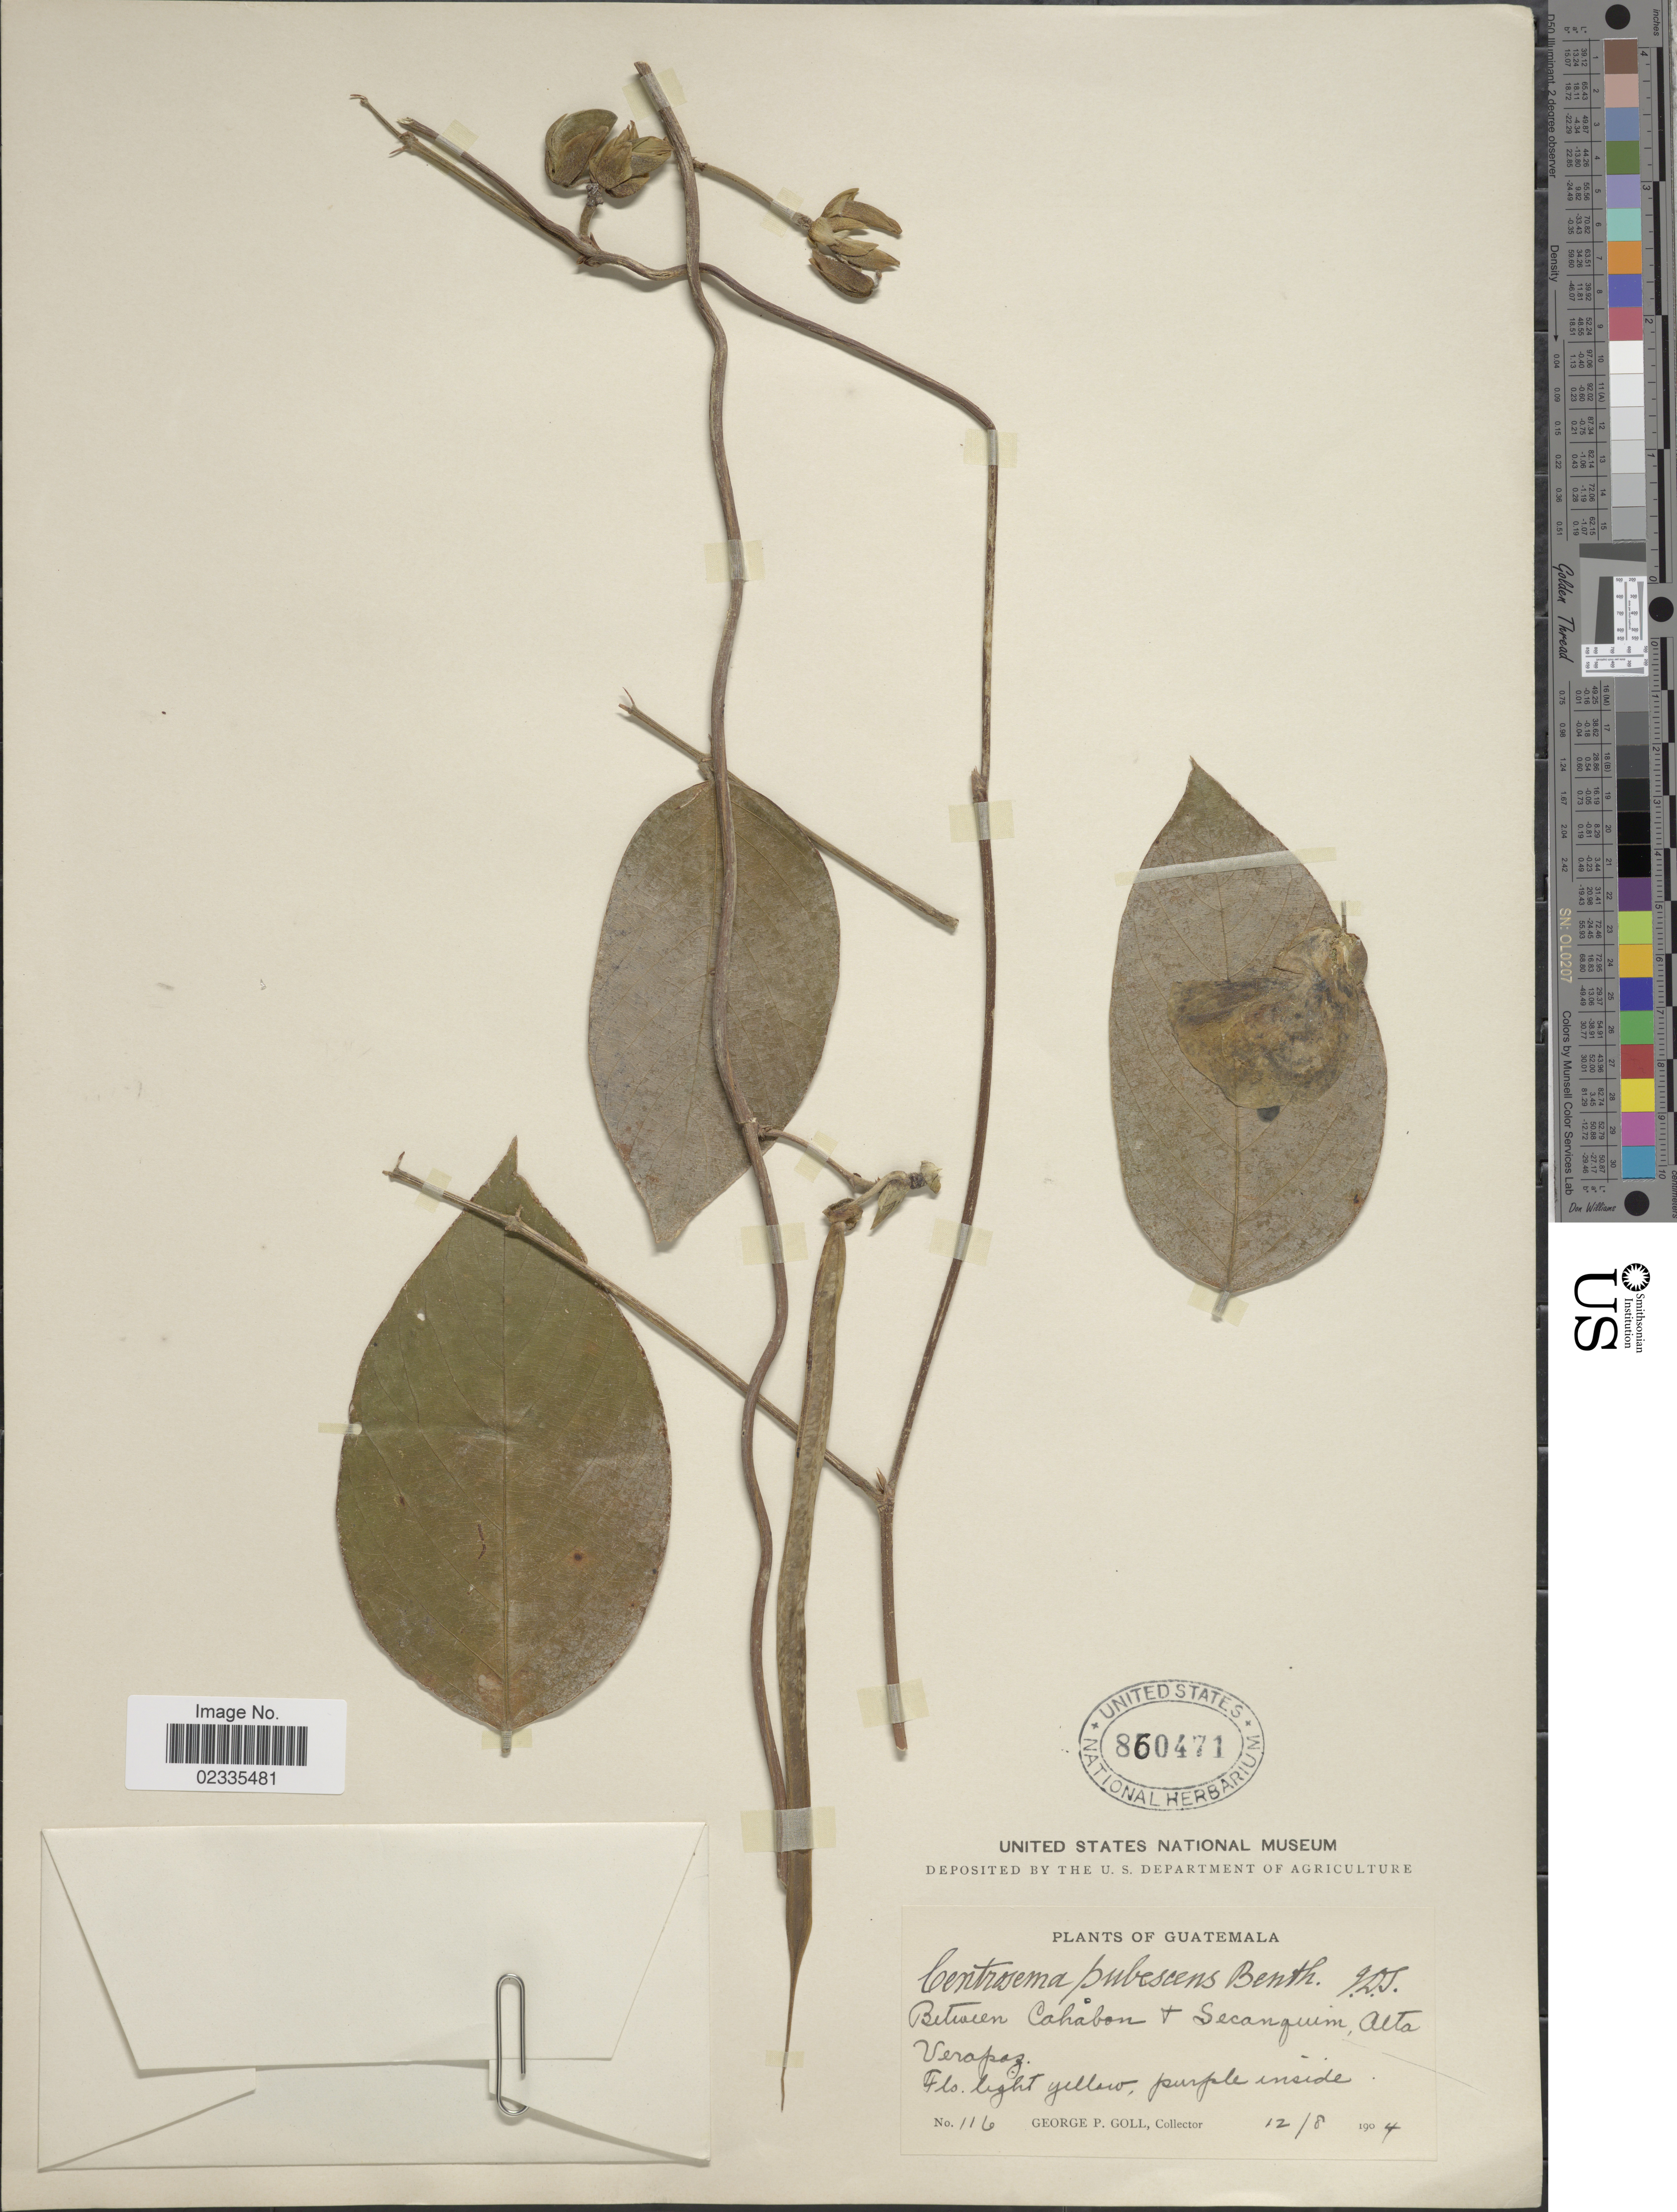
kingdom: Plantae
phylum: Tracheophyta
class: Magnoliopsida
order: Fabales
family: Fabaceae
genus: Centrosema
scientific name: Centrosema pubescens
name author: Benth.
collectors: G. P. Goll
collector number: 116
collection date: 1904-08-12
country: Guatemala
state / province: Alta Verapaz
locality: Between Cahabon & Secanquim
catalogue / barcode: US 860471